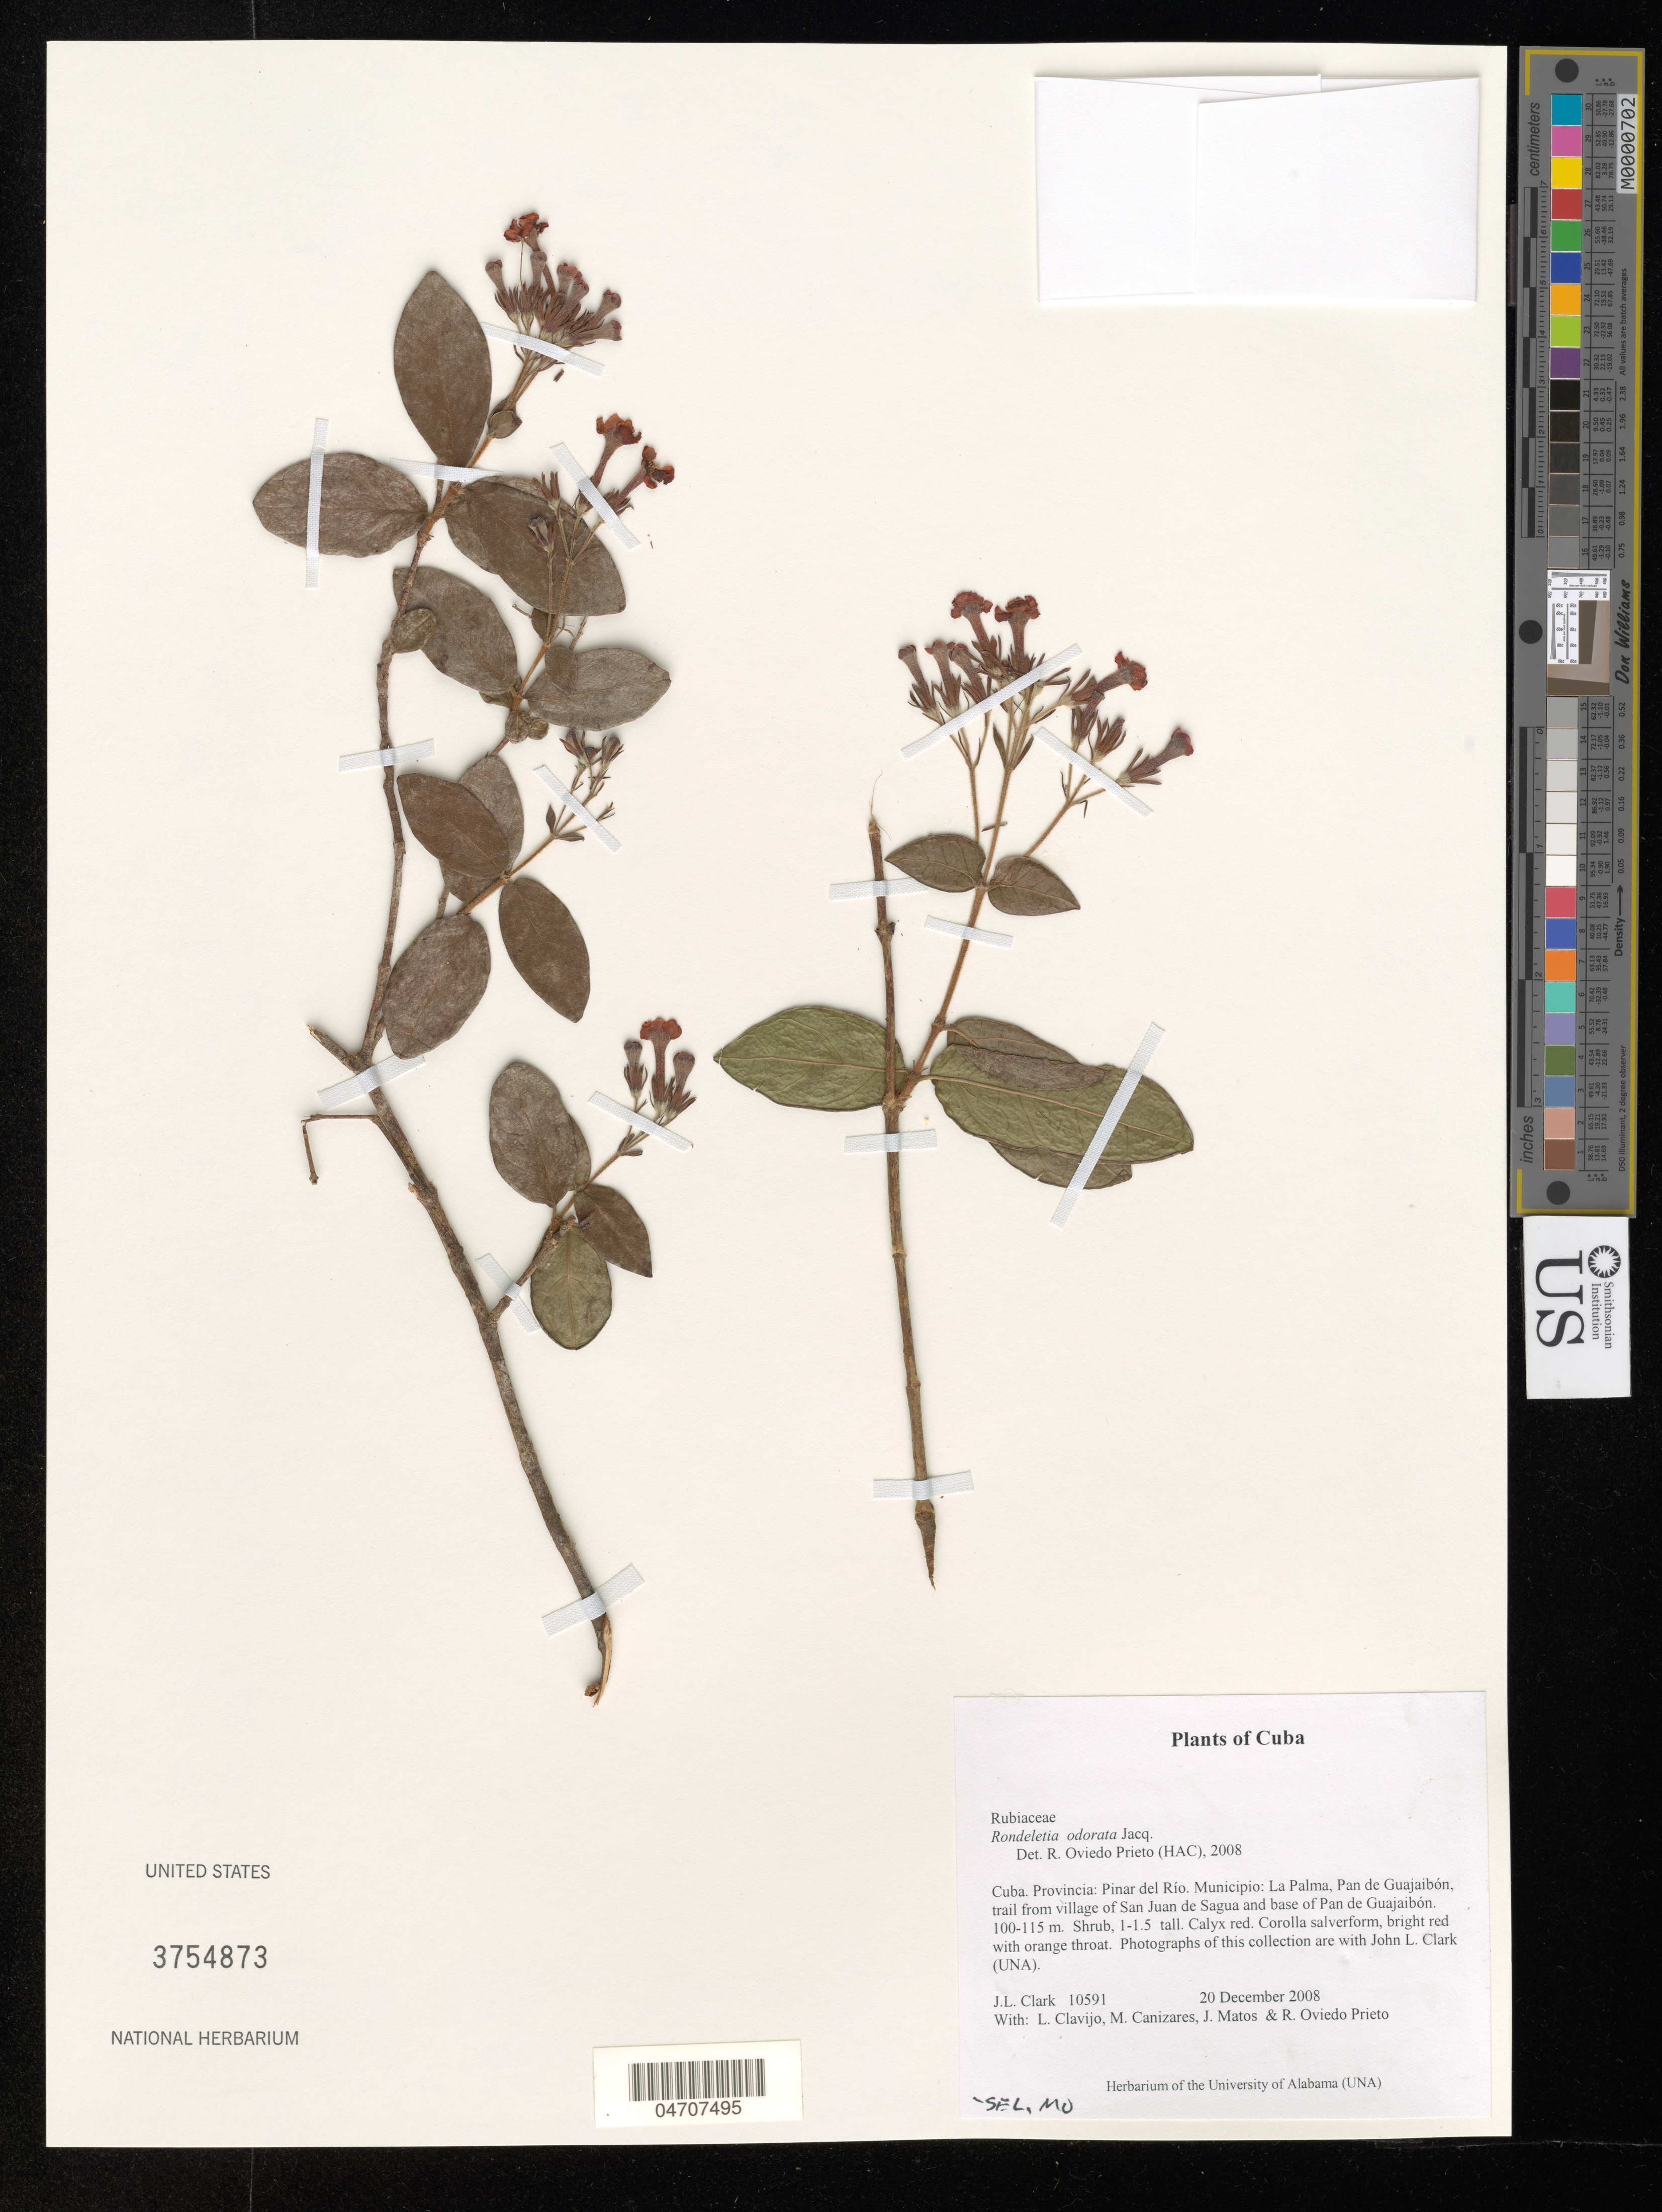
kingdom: Plantae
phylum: Tracheophyta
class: Magnoliopsida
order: Gentianales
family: Rubiaceae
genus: Rondeletia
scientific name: Rondeletia odorata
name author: Jacq.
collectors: J. L. Clark, L. Clavijo, M. Canizares & J. Matos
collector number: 10591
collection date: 2008-12-20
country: Cuba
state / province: Pinar del Río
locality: Municipio: La Palma, Pan de Guajaibón, trail from village of San Juan de Sagua and base of Pan de Guajaibón.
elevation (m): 100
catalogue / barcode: US 3754873